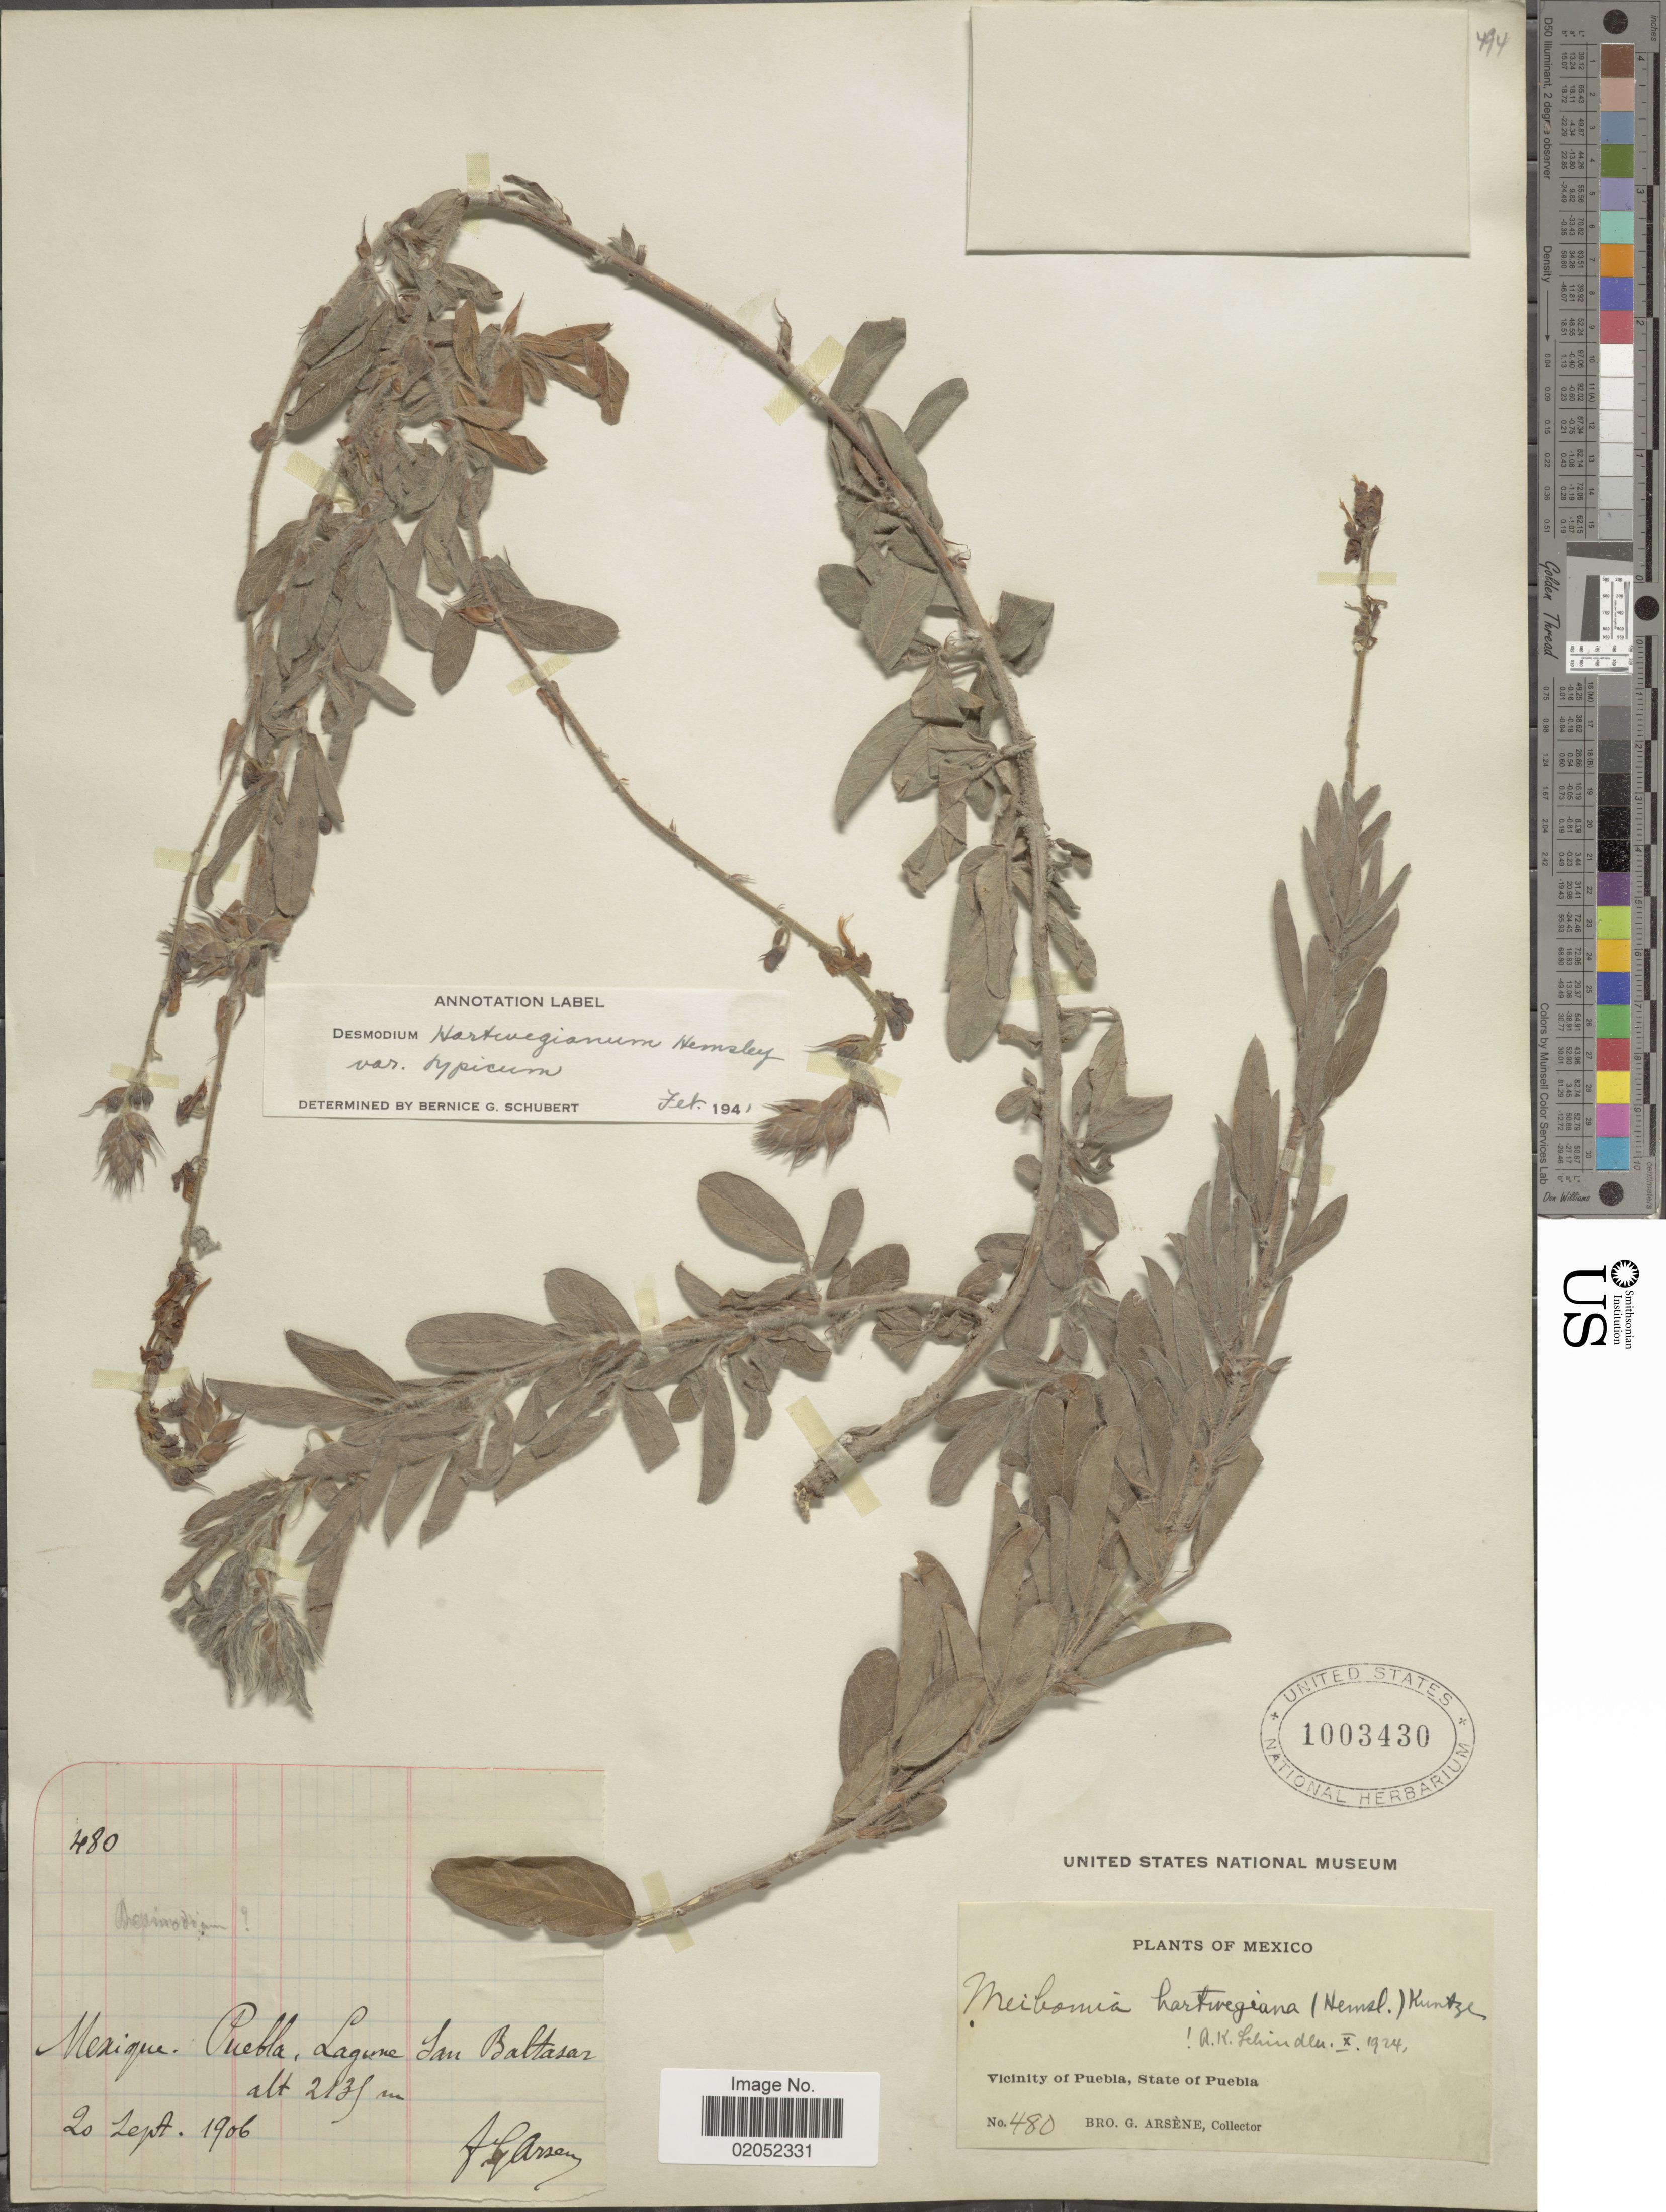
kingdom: Plantae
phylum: Tracheophyta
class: Magnoliopsida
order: Fabales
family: Fabaceae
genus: Desmodium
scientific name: Desmodium hartwegianum var. hartwegianum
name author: Hemsl.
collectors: Bro. G. Arsène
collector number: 480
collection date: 1906-09-20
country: Mexico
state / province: Puebla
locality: Vicinity of Puebla, State of Puebla. Mexique, Puebla. Laguna San Baltasar.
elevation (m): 2135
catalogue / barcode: US 1003430